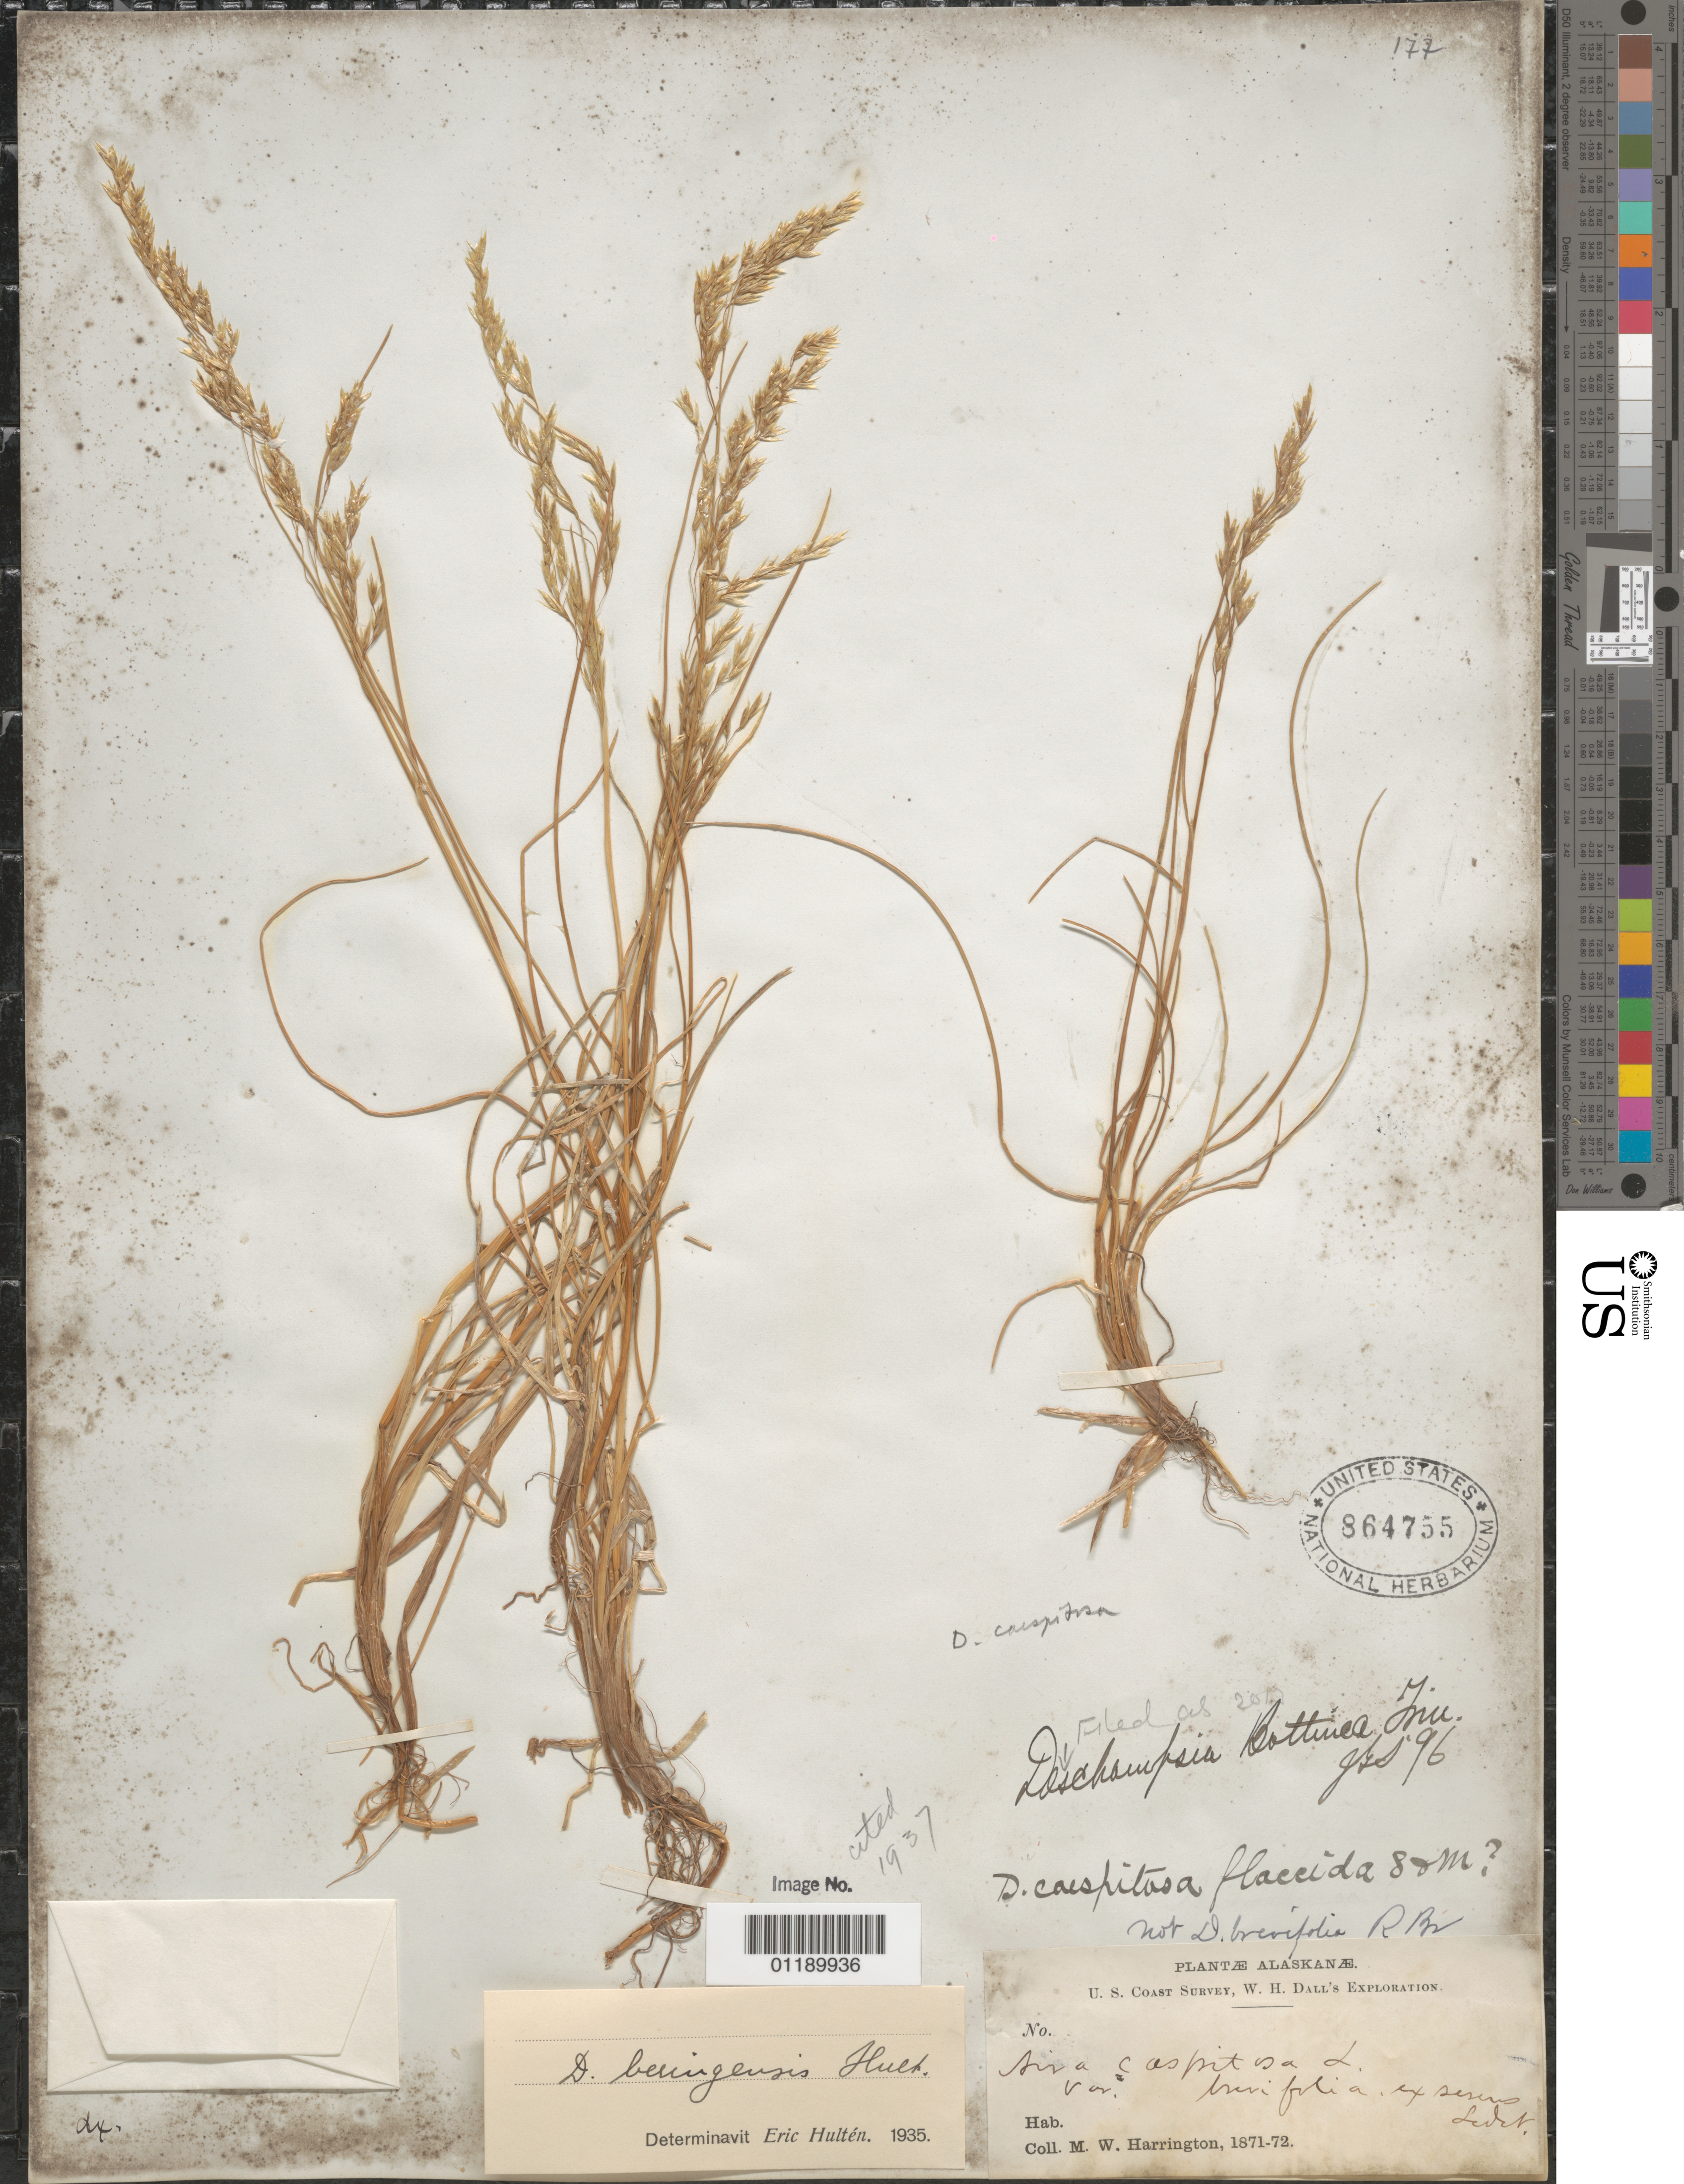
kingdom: Plantae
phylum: Tracheophyta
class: Liliopsida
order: Poales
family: Poaceae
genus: Deschampsia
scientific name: Deschampsia bottnica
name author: (Wahlenb.) Trin.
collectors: M. W. Harrington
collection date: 1871/1872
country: United States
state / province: Alaska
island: Shumagin Is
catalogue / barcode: US 864755